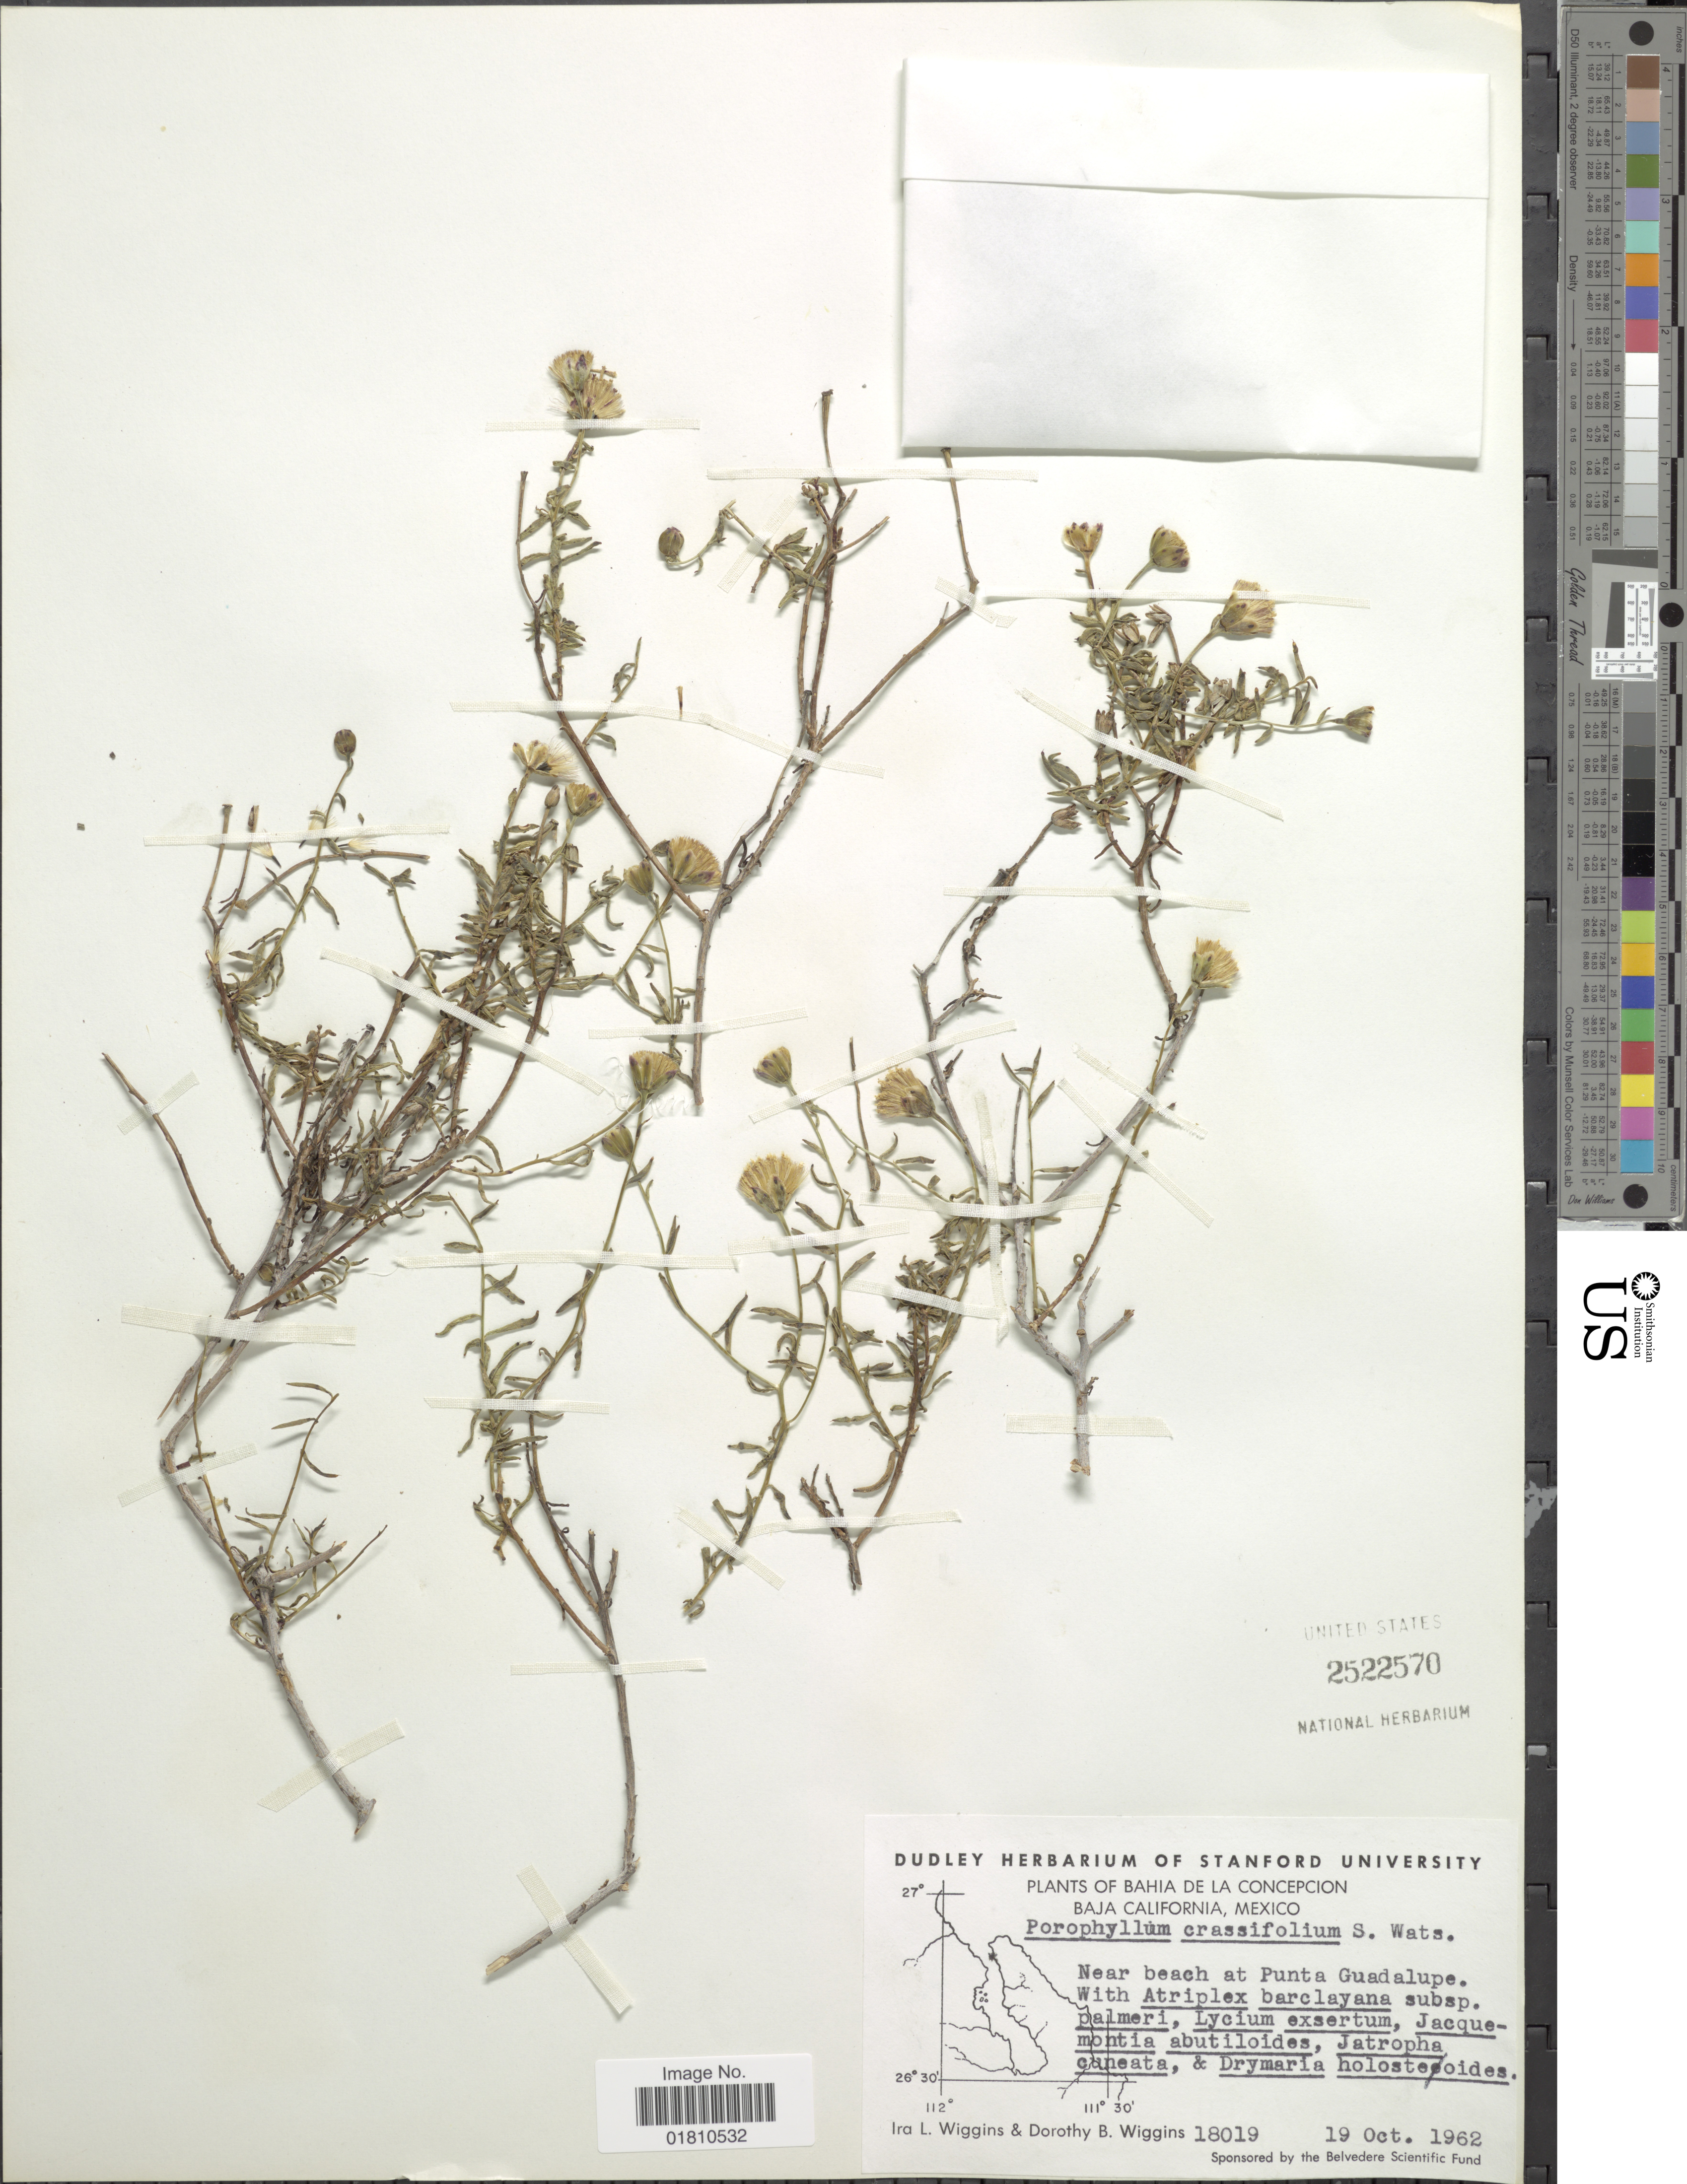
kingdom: Plantae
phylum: Tracheophyta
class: Magnoliopsida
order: Asterales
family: Asteraceae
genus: Bajacalia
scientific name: Bajacalia crassifolia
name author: (S. Watson) Loockerman et al.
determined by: Anzuinelli, M.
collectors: I. L. Wiggins & D. B. Wiggins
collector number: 18019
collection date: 1962-10-19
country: Mexico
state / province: Baja California Sur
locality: Bahia de La Concepcion, near beach at Punta Guadalupe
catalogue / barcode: US 2522570